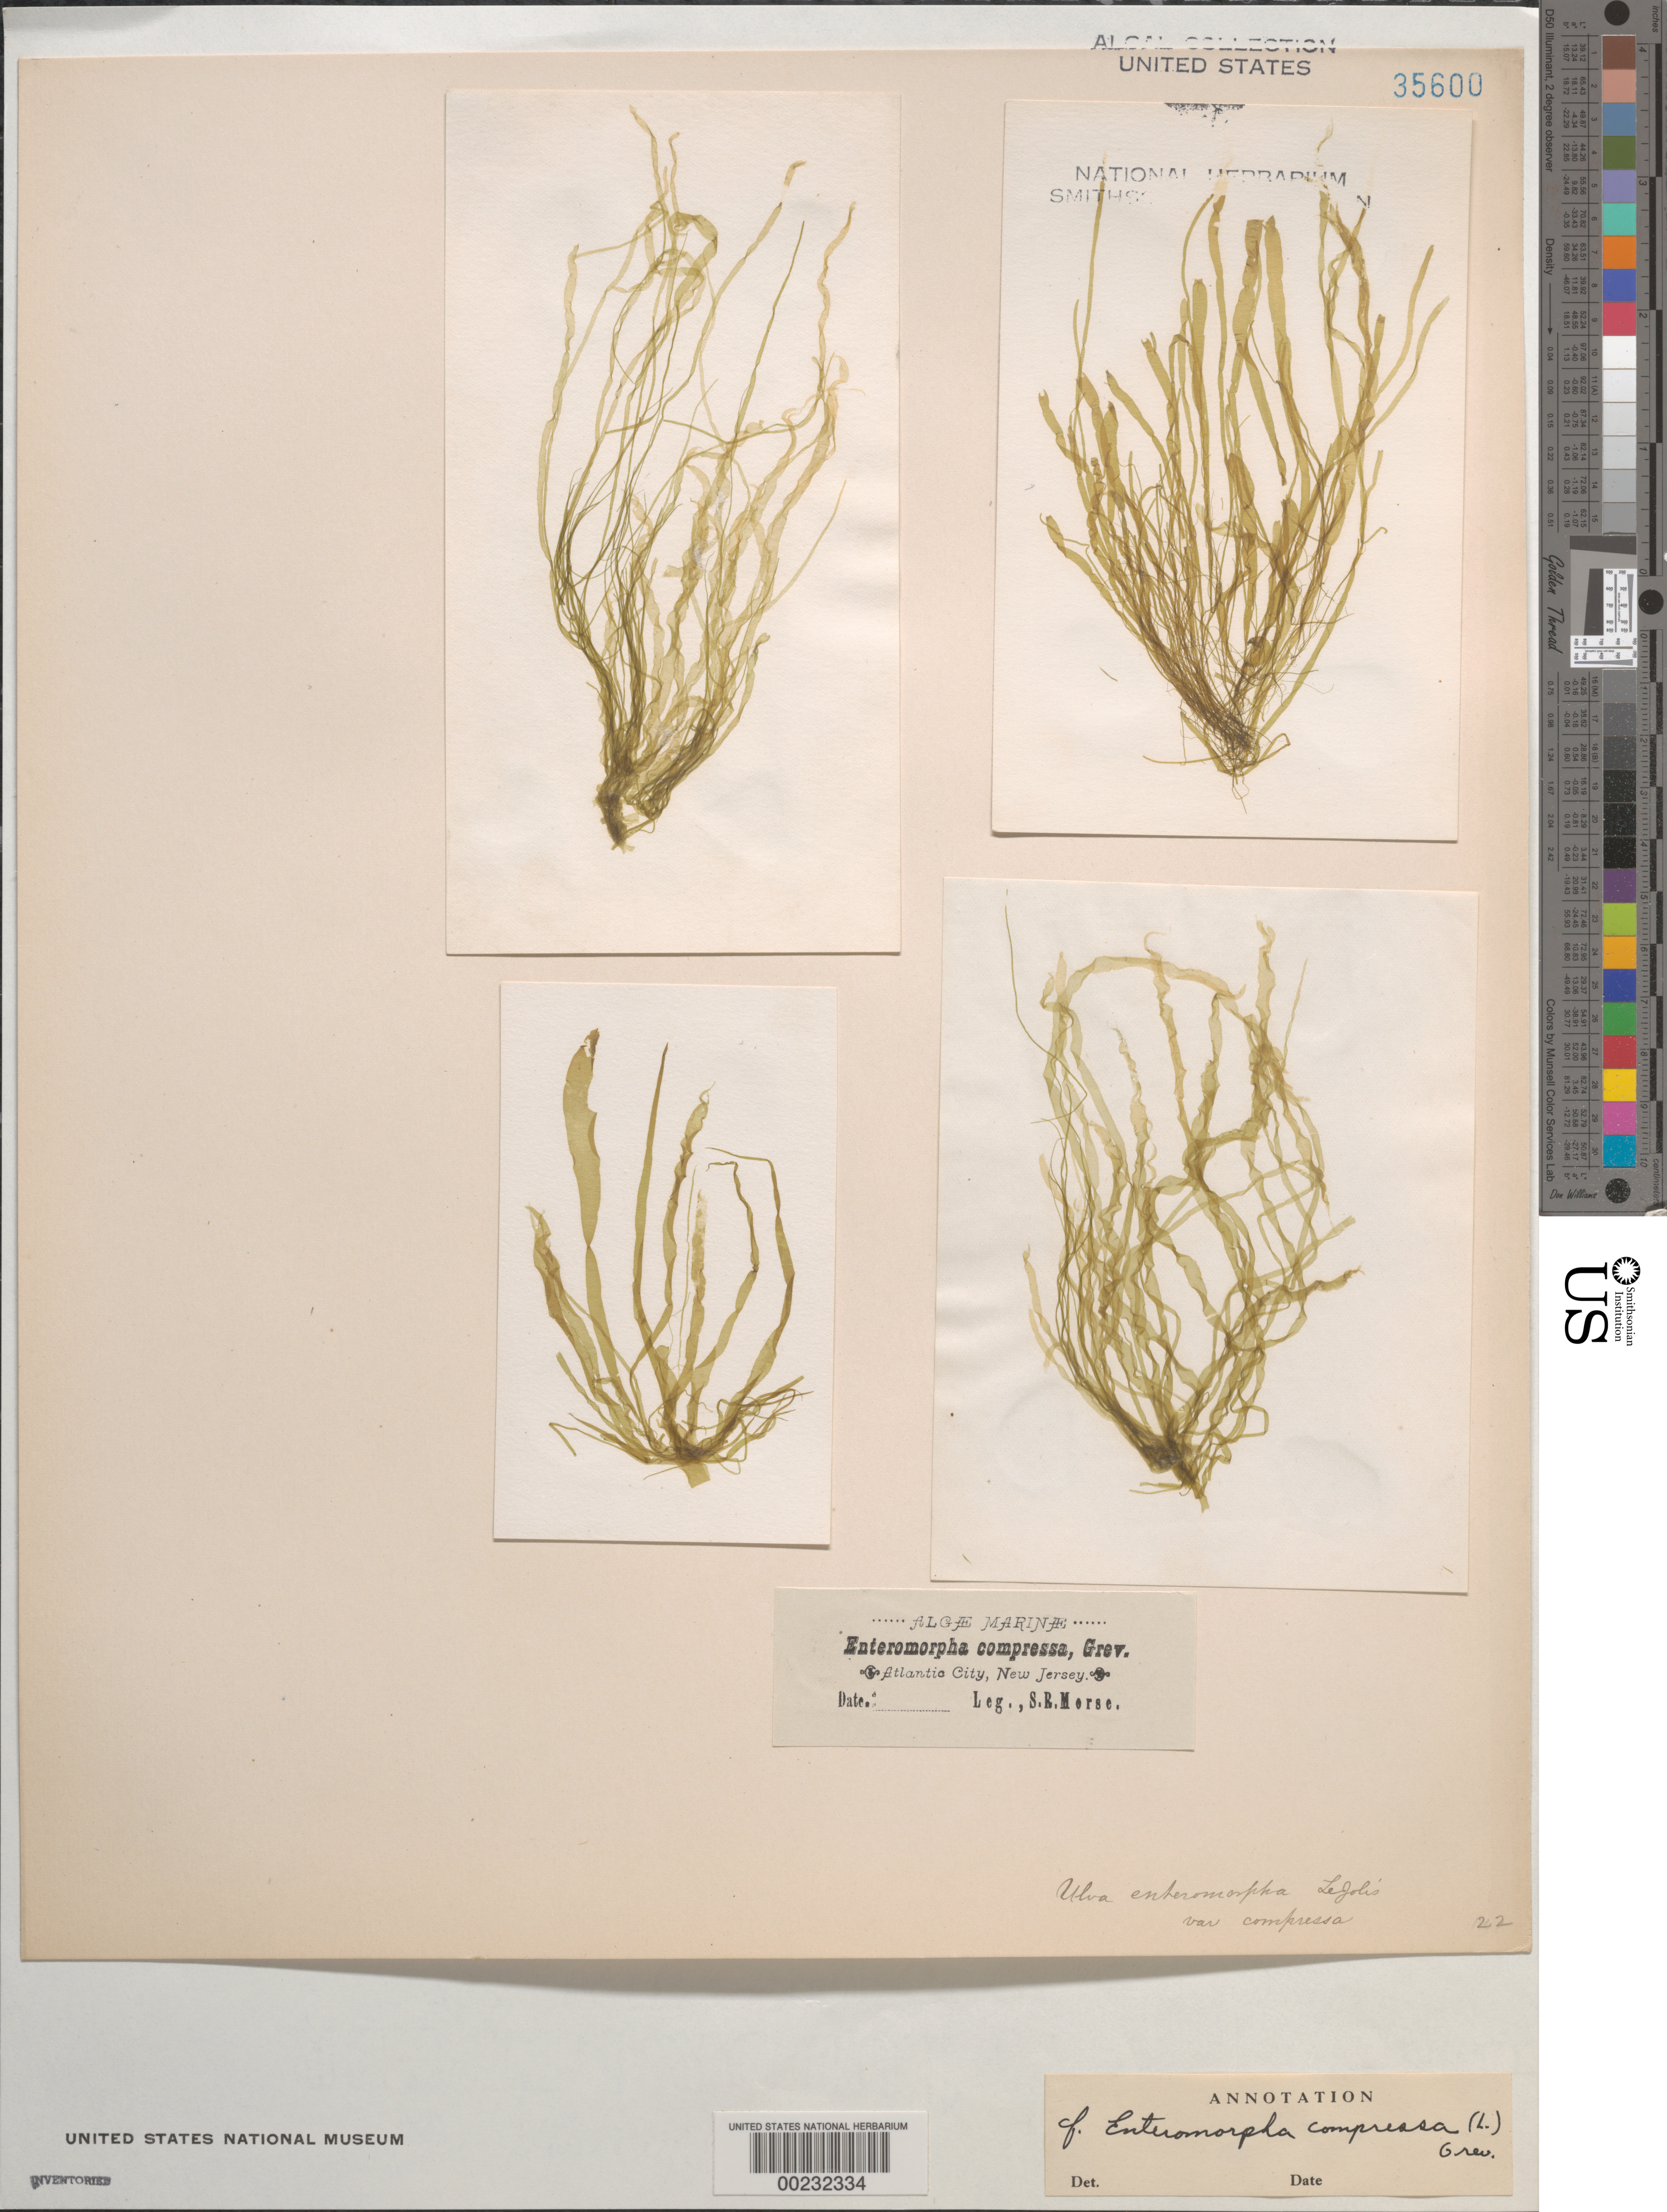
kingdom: Plantae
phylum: Chlorophyta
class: Ulvophyceae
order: Ulvales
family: Ulvaceae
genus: Ulva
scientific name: Ulva compressa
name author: L.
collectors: S. Morse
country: United States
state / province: New Jersey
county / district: Atlantic County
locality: Atlantic City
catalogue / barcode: US 35600